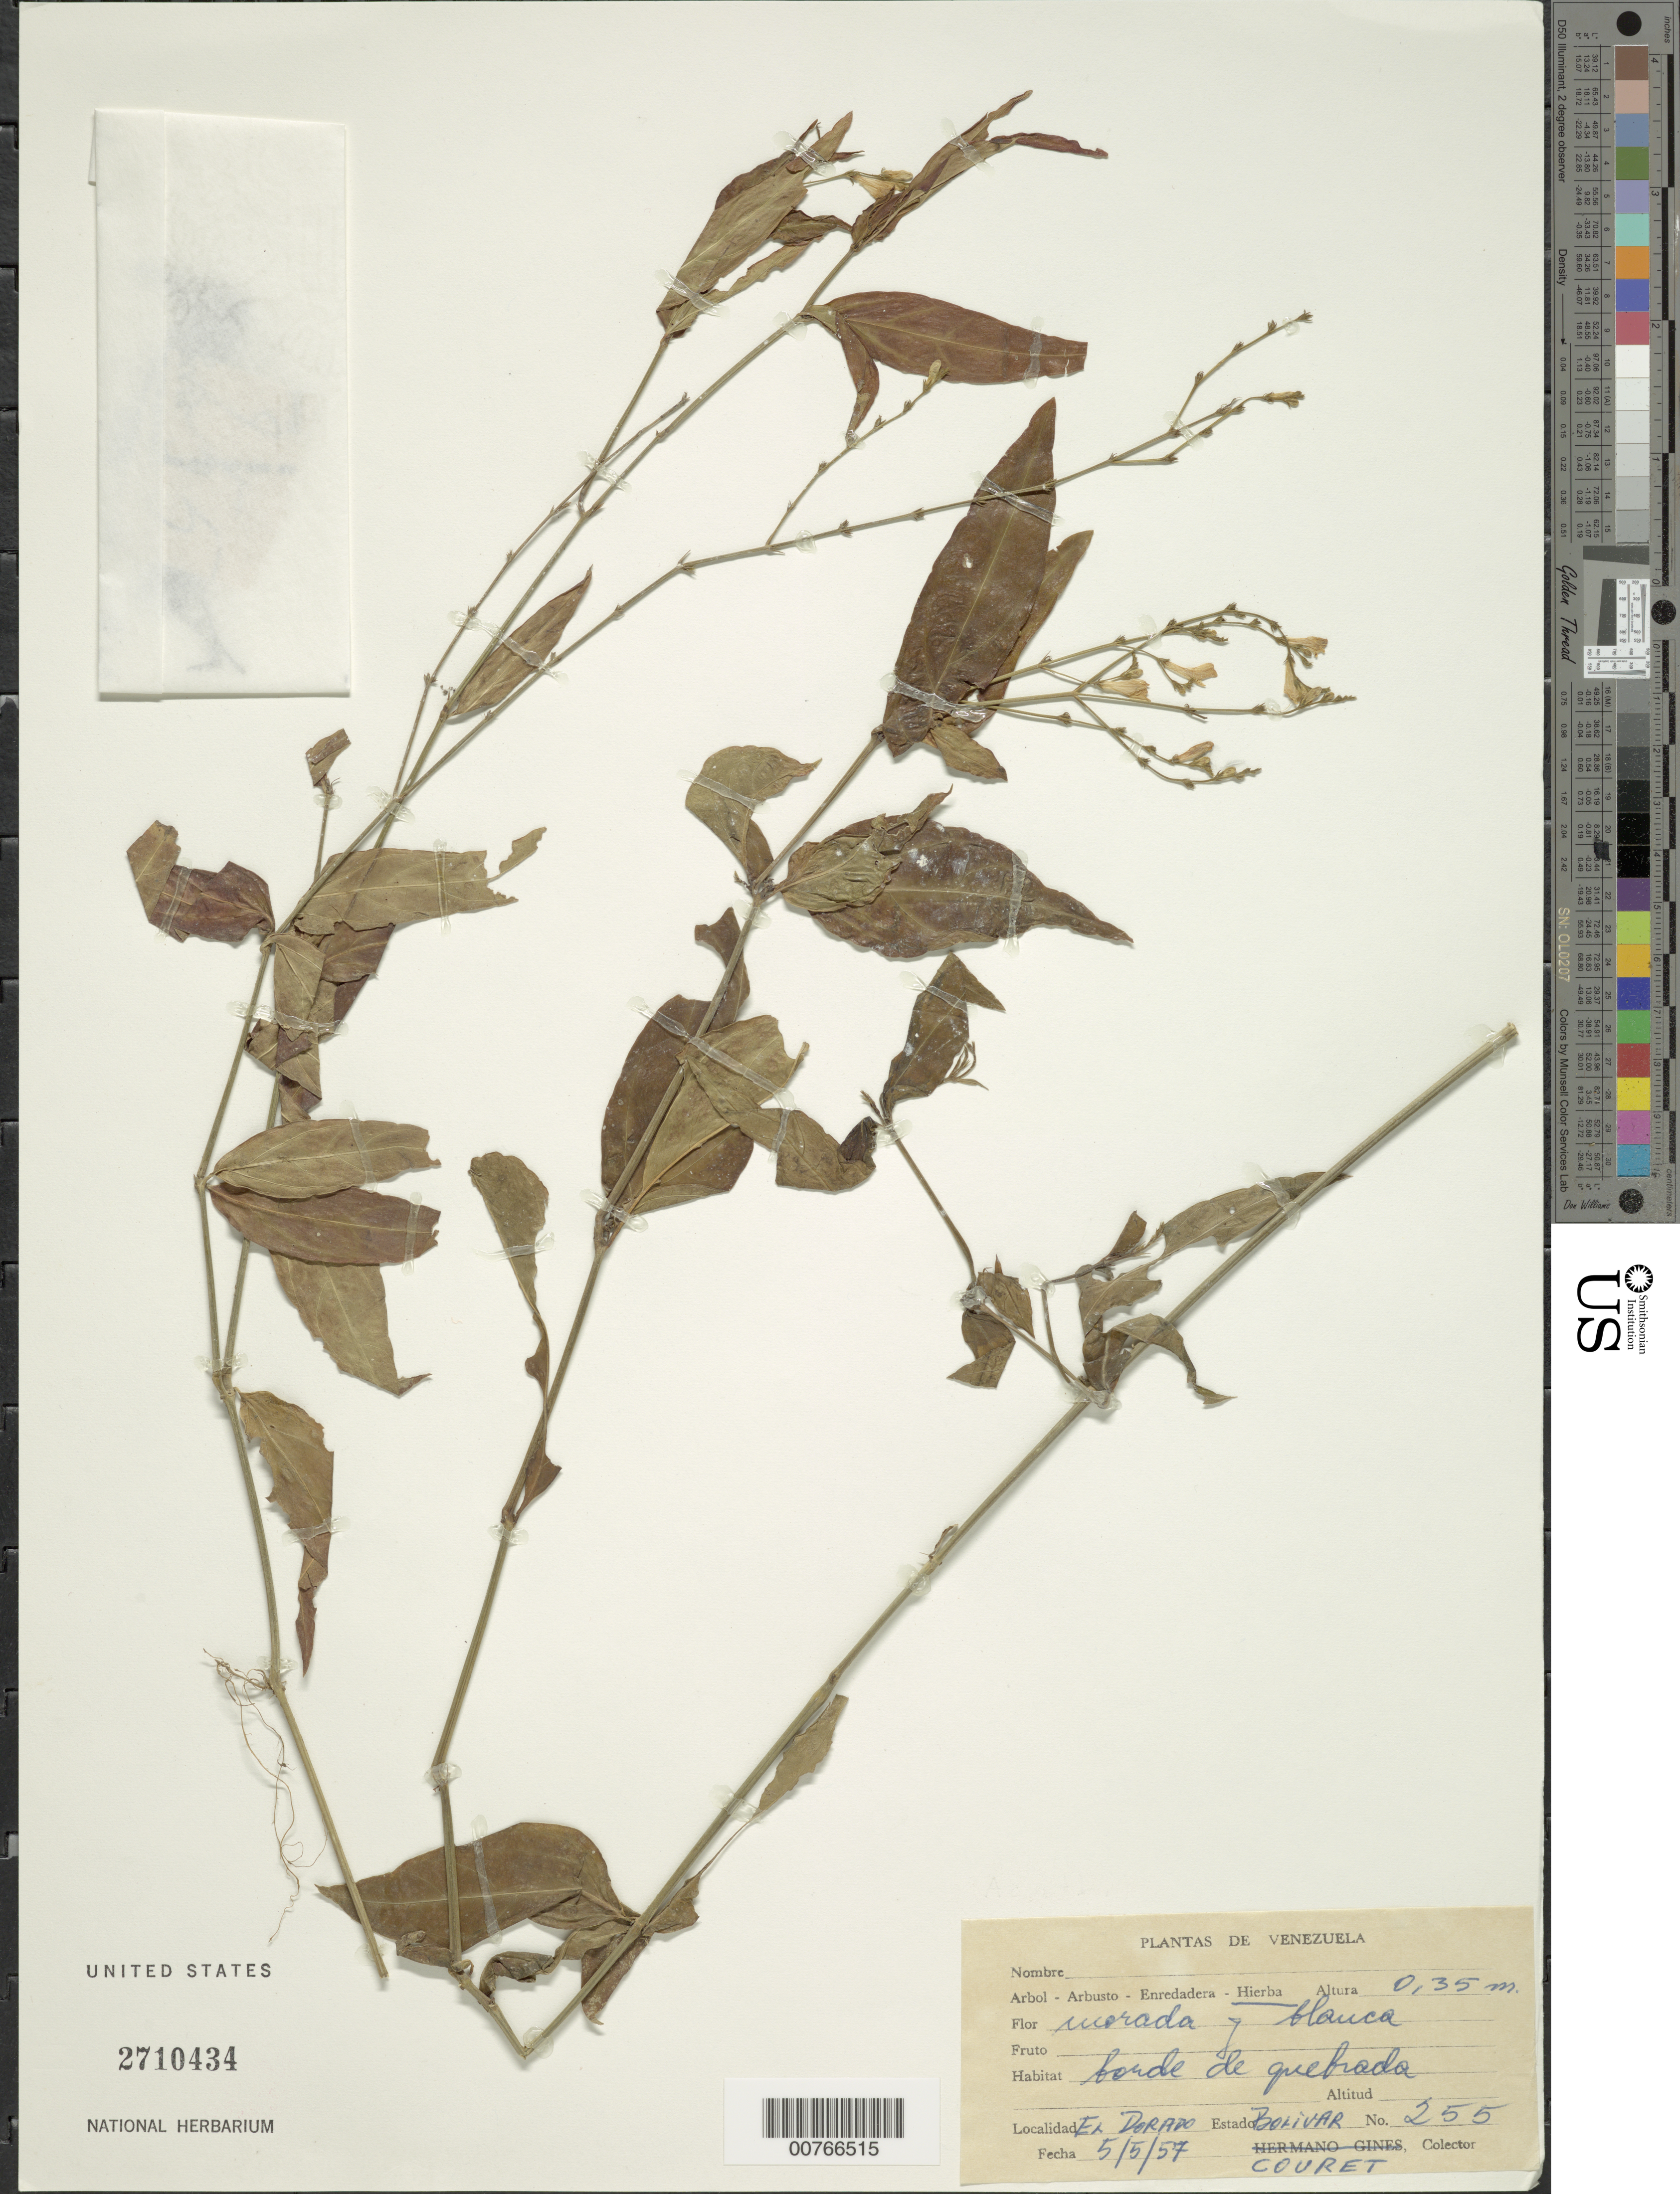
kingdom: Plantae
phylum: Tracheophyta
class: Magnoliopsida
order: Lamiales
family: Acanthaceae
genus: Justicia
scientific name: Justicia pectoralis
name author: Jacq.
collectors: -. Couret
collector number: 255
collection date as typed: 5-May-57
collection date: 1957-05-05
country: Venezuela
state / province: Bolívar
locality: El Dorado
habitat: Borde de quebrada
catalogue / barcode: US 2710434